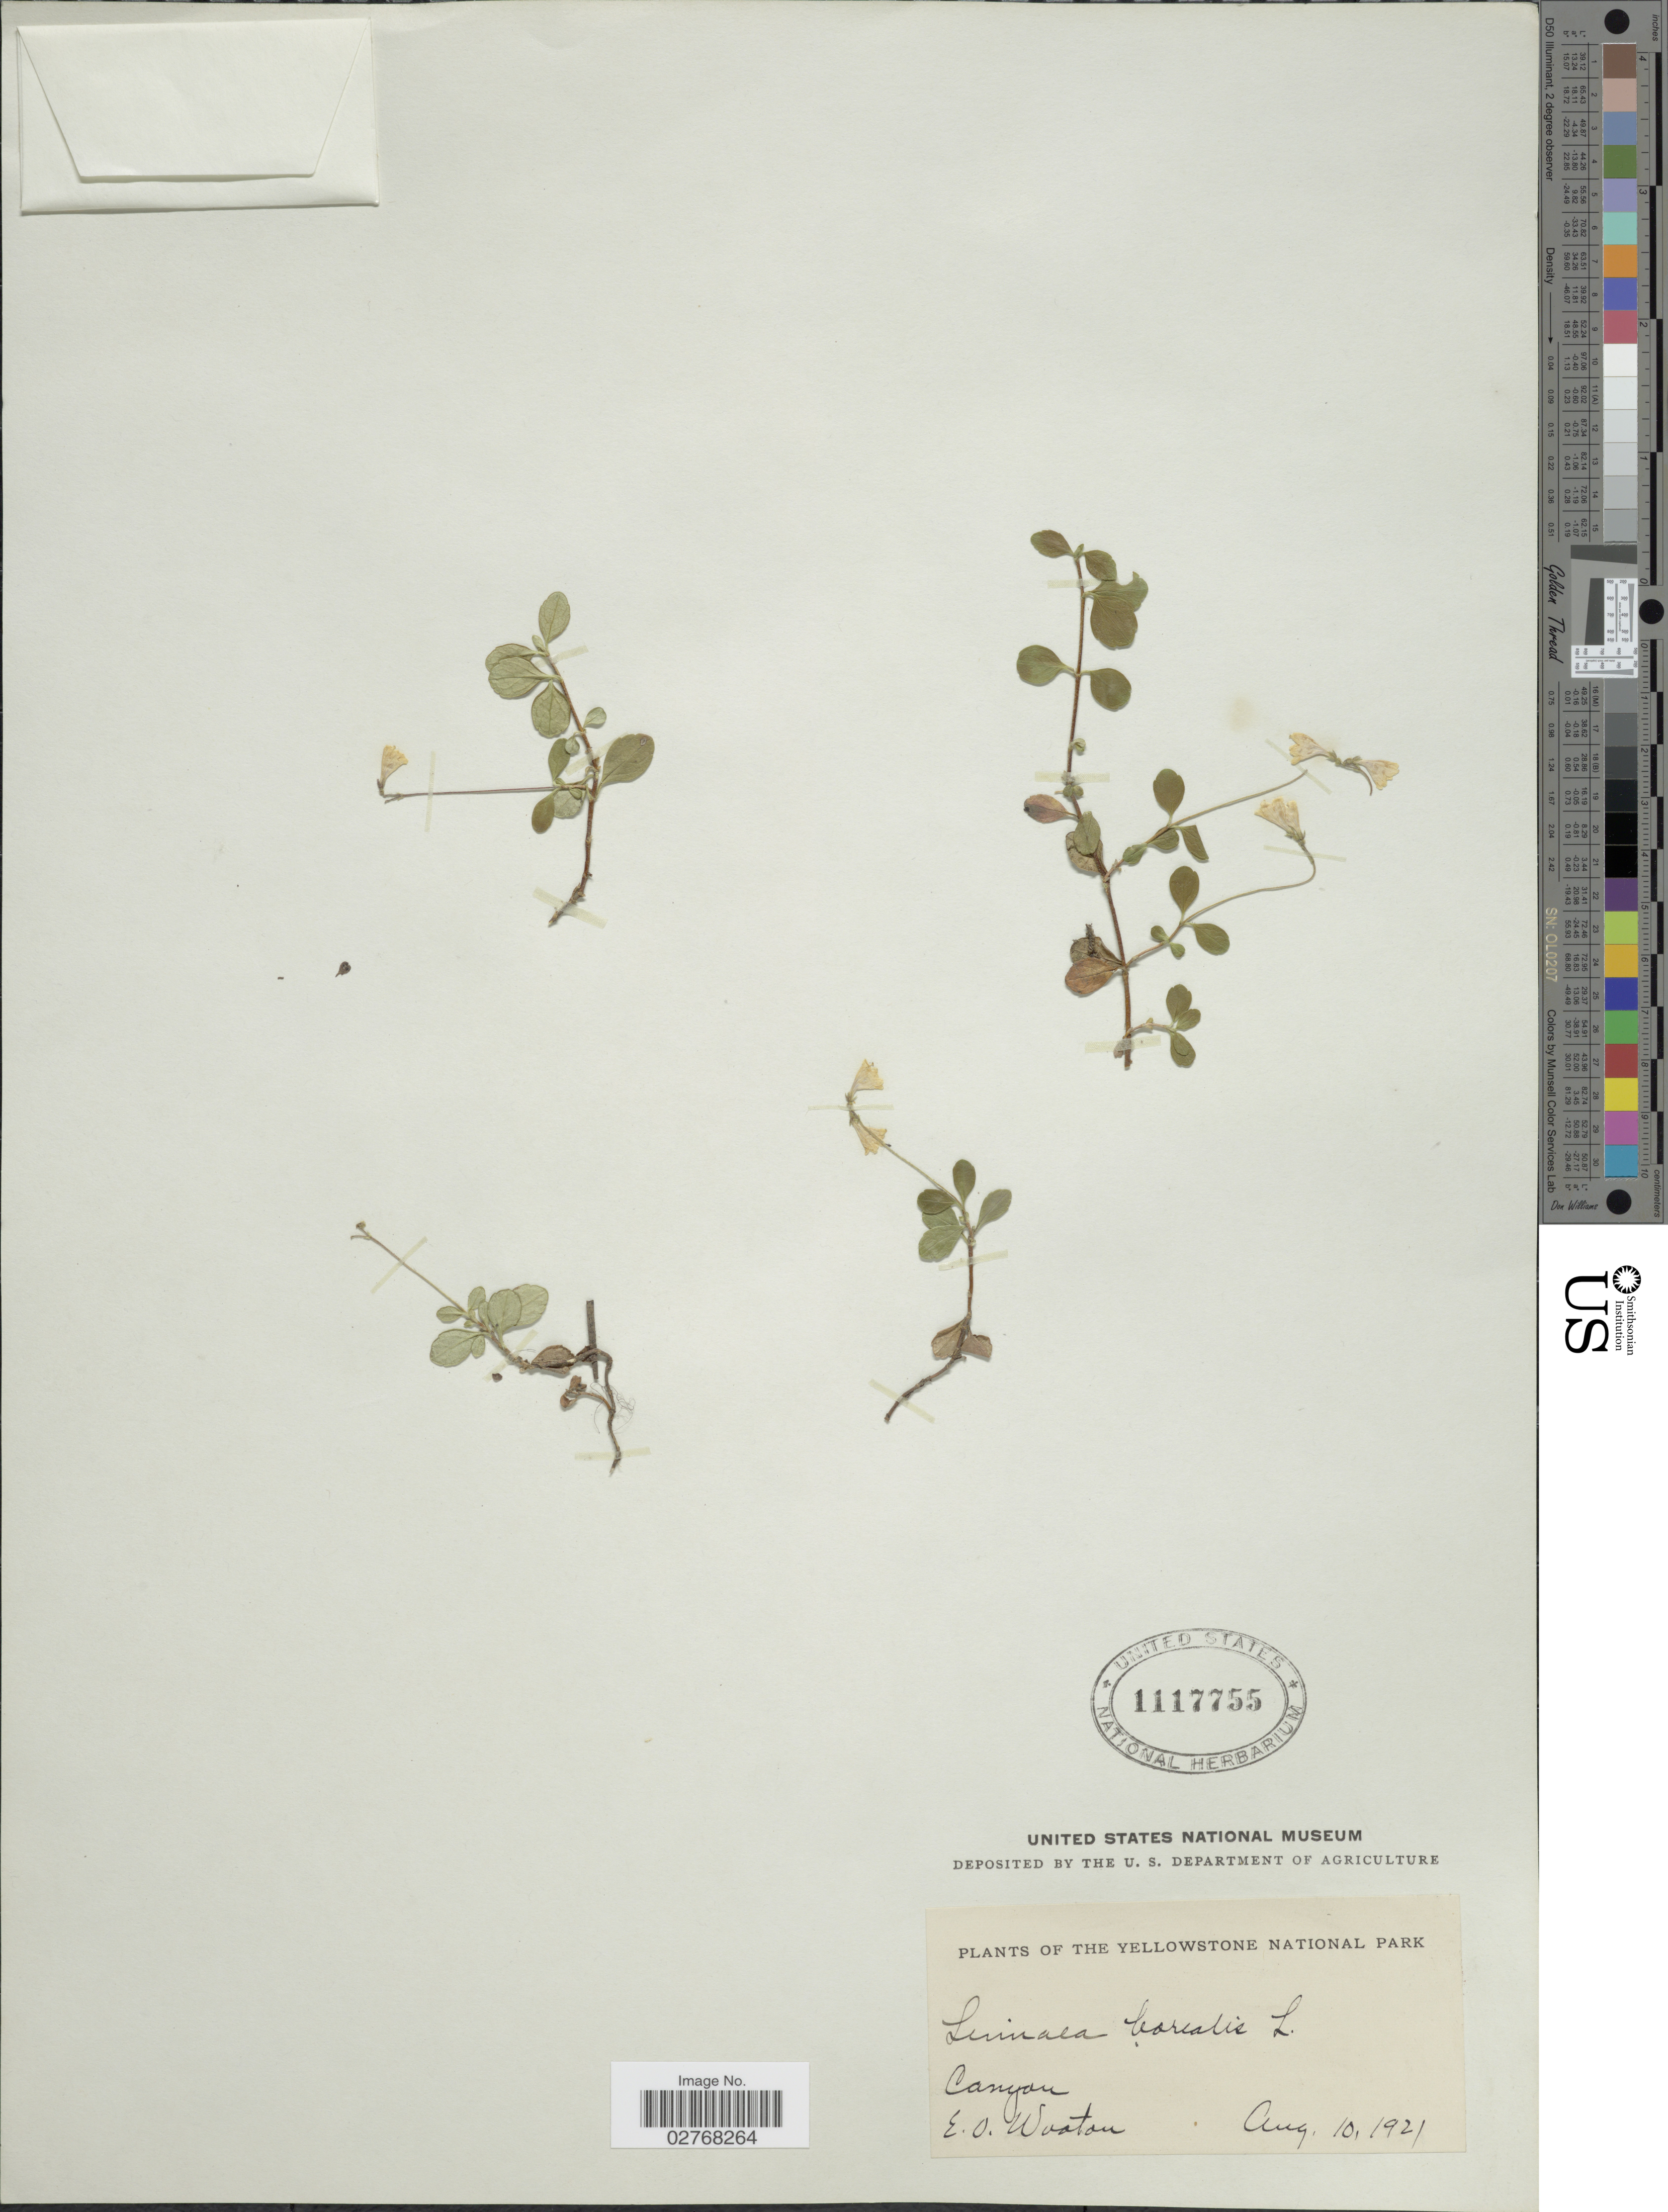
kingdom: Plantae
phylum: Tracheophyta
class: Magnoliopsida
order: Dipsacales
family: Caprifoliaceae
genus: Linnaea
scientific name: Linnaea borealis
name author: L.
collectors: E. O. Wooton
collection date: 1921-08-10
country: United States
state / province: Wyoming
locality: Yellowstone National Park. Canyon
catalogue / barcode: US 1117755